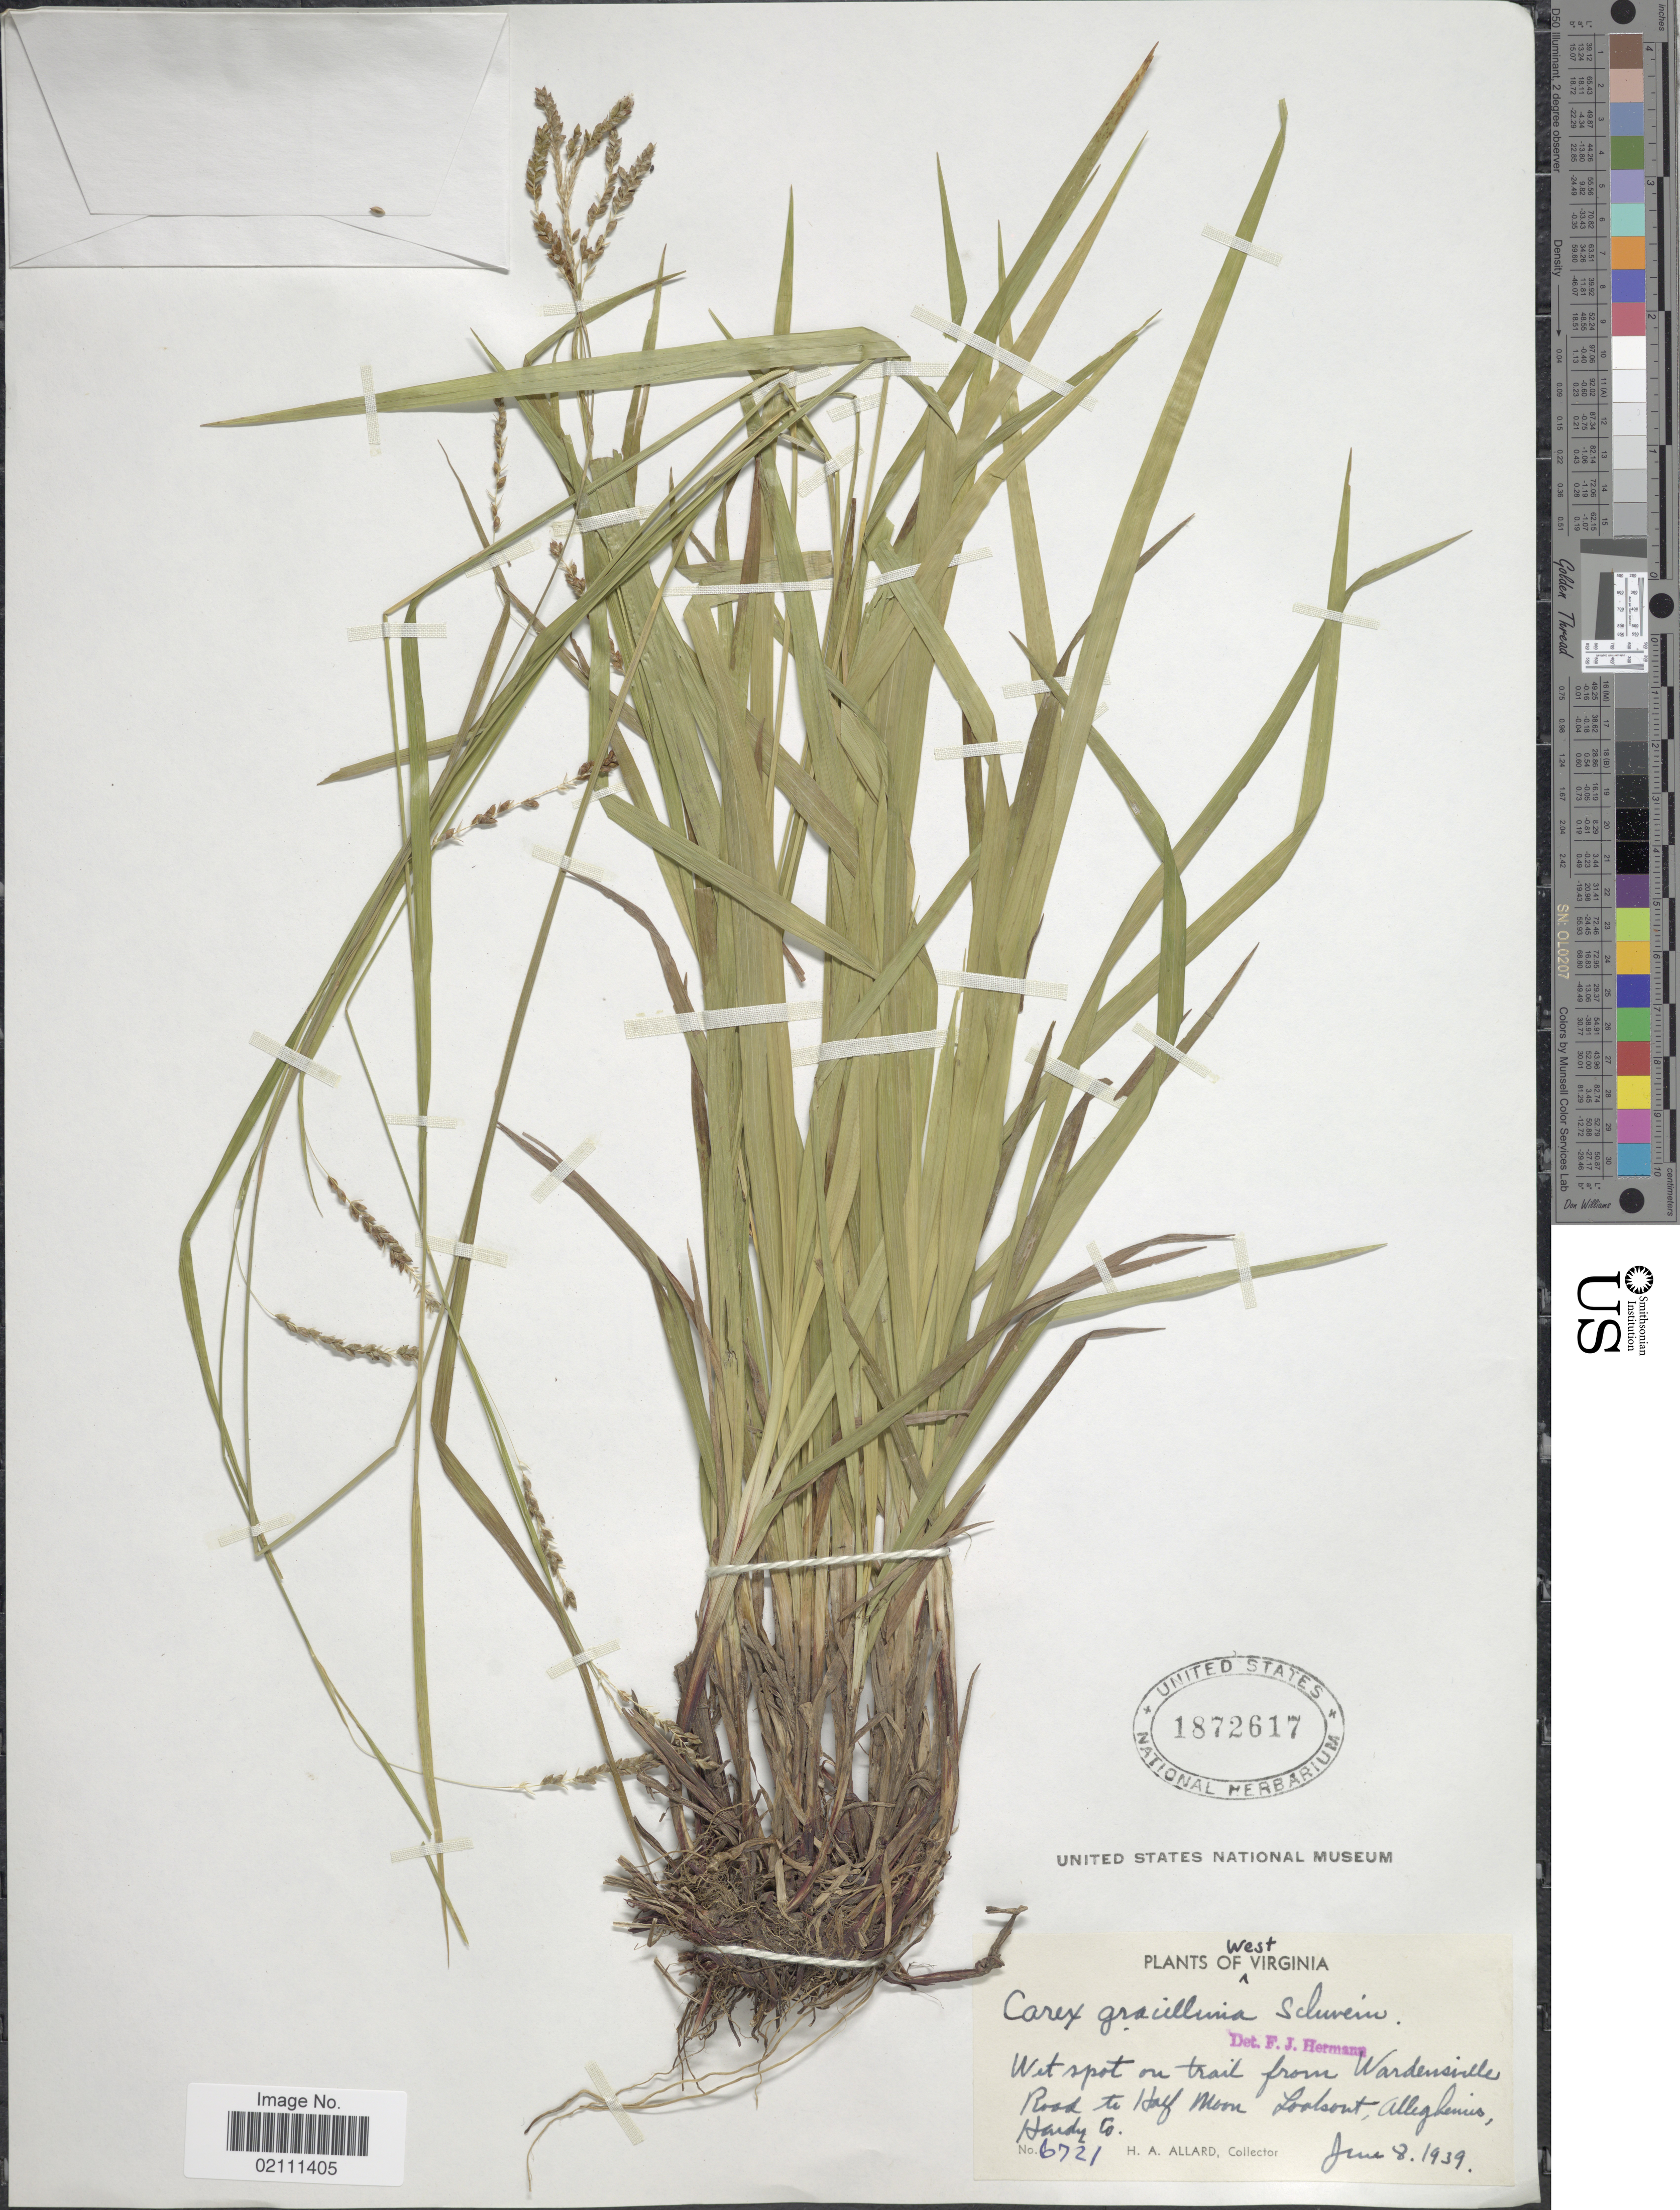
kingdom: Plantae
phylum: Tracheophyta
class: Liliopsida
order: Poales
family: Cyperaceae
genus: Carex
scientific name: Carex gracillima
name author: Schwein.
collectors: H. A. Allard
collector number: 6721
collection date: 1939-06-08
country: United States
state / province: West Virginia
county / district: Hardy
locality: Wet spot on trail from Wardensville Road to Half Moon Lookout, Alleghenies, Hardy Co.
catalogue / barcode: US 1872617